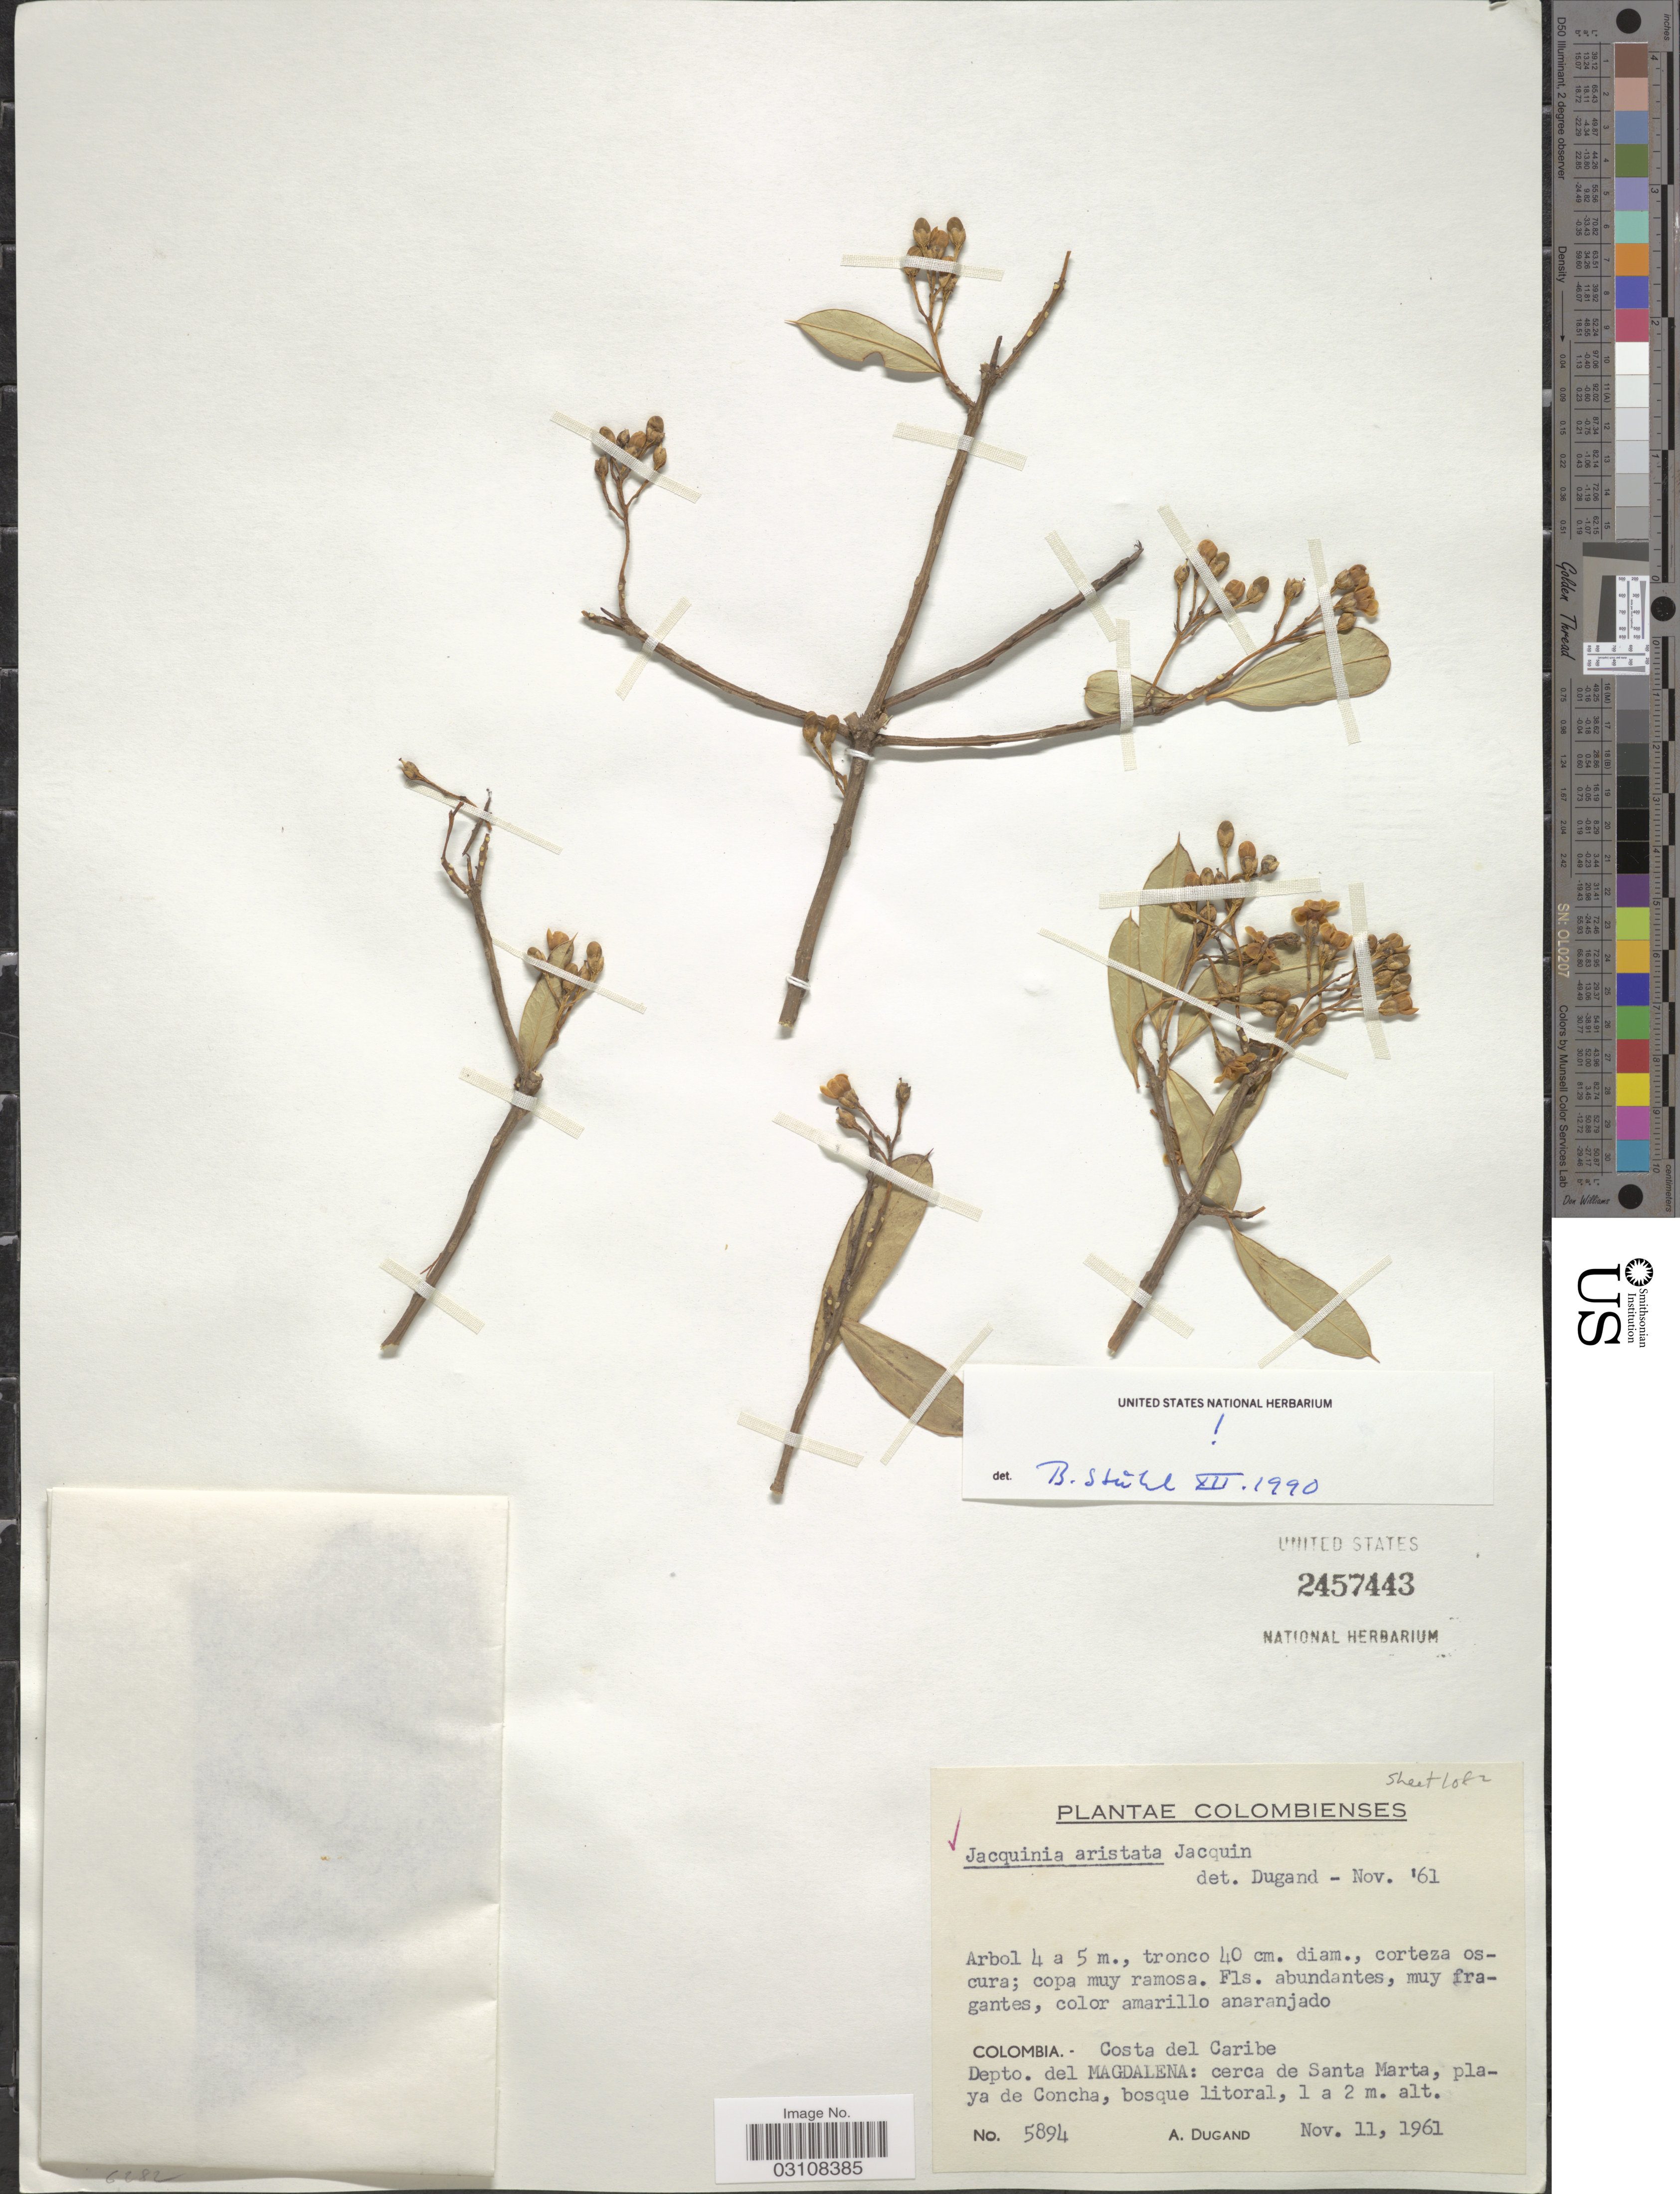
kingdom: Plantae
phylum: Tracheophyta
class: Magnoliopsida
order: Ericales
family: Primulaceae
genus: Bonellia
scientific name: Bonellia frutescens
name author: (Mill.) B. Ståhl & Källersjö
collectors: A. Dugand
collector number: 5894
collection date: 1961-11-11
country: Colombia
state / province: Magdalena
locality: Costa del Caribe. Depto. del Magdalena: cerca de Santa Marta, playa de Concha, bosque litoral.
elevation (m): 1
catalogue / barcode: US 2457443